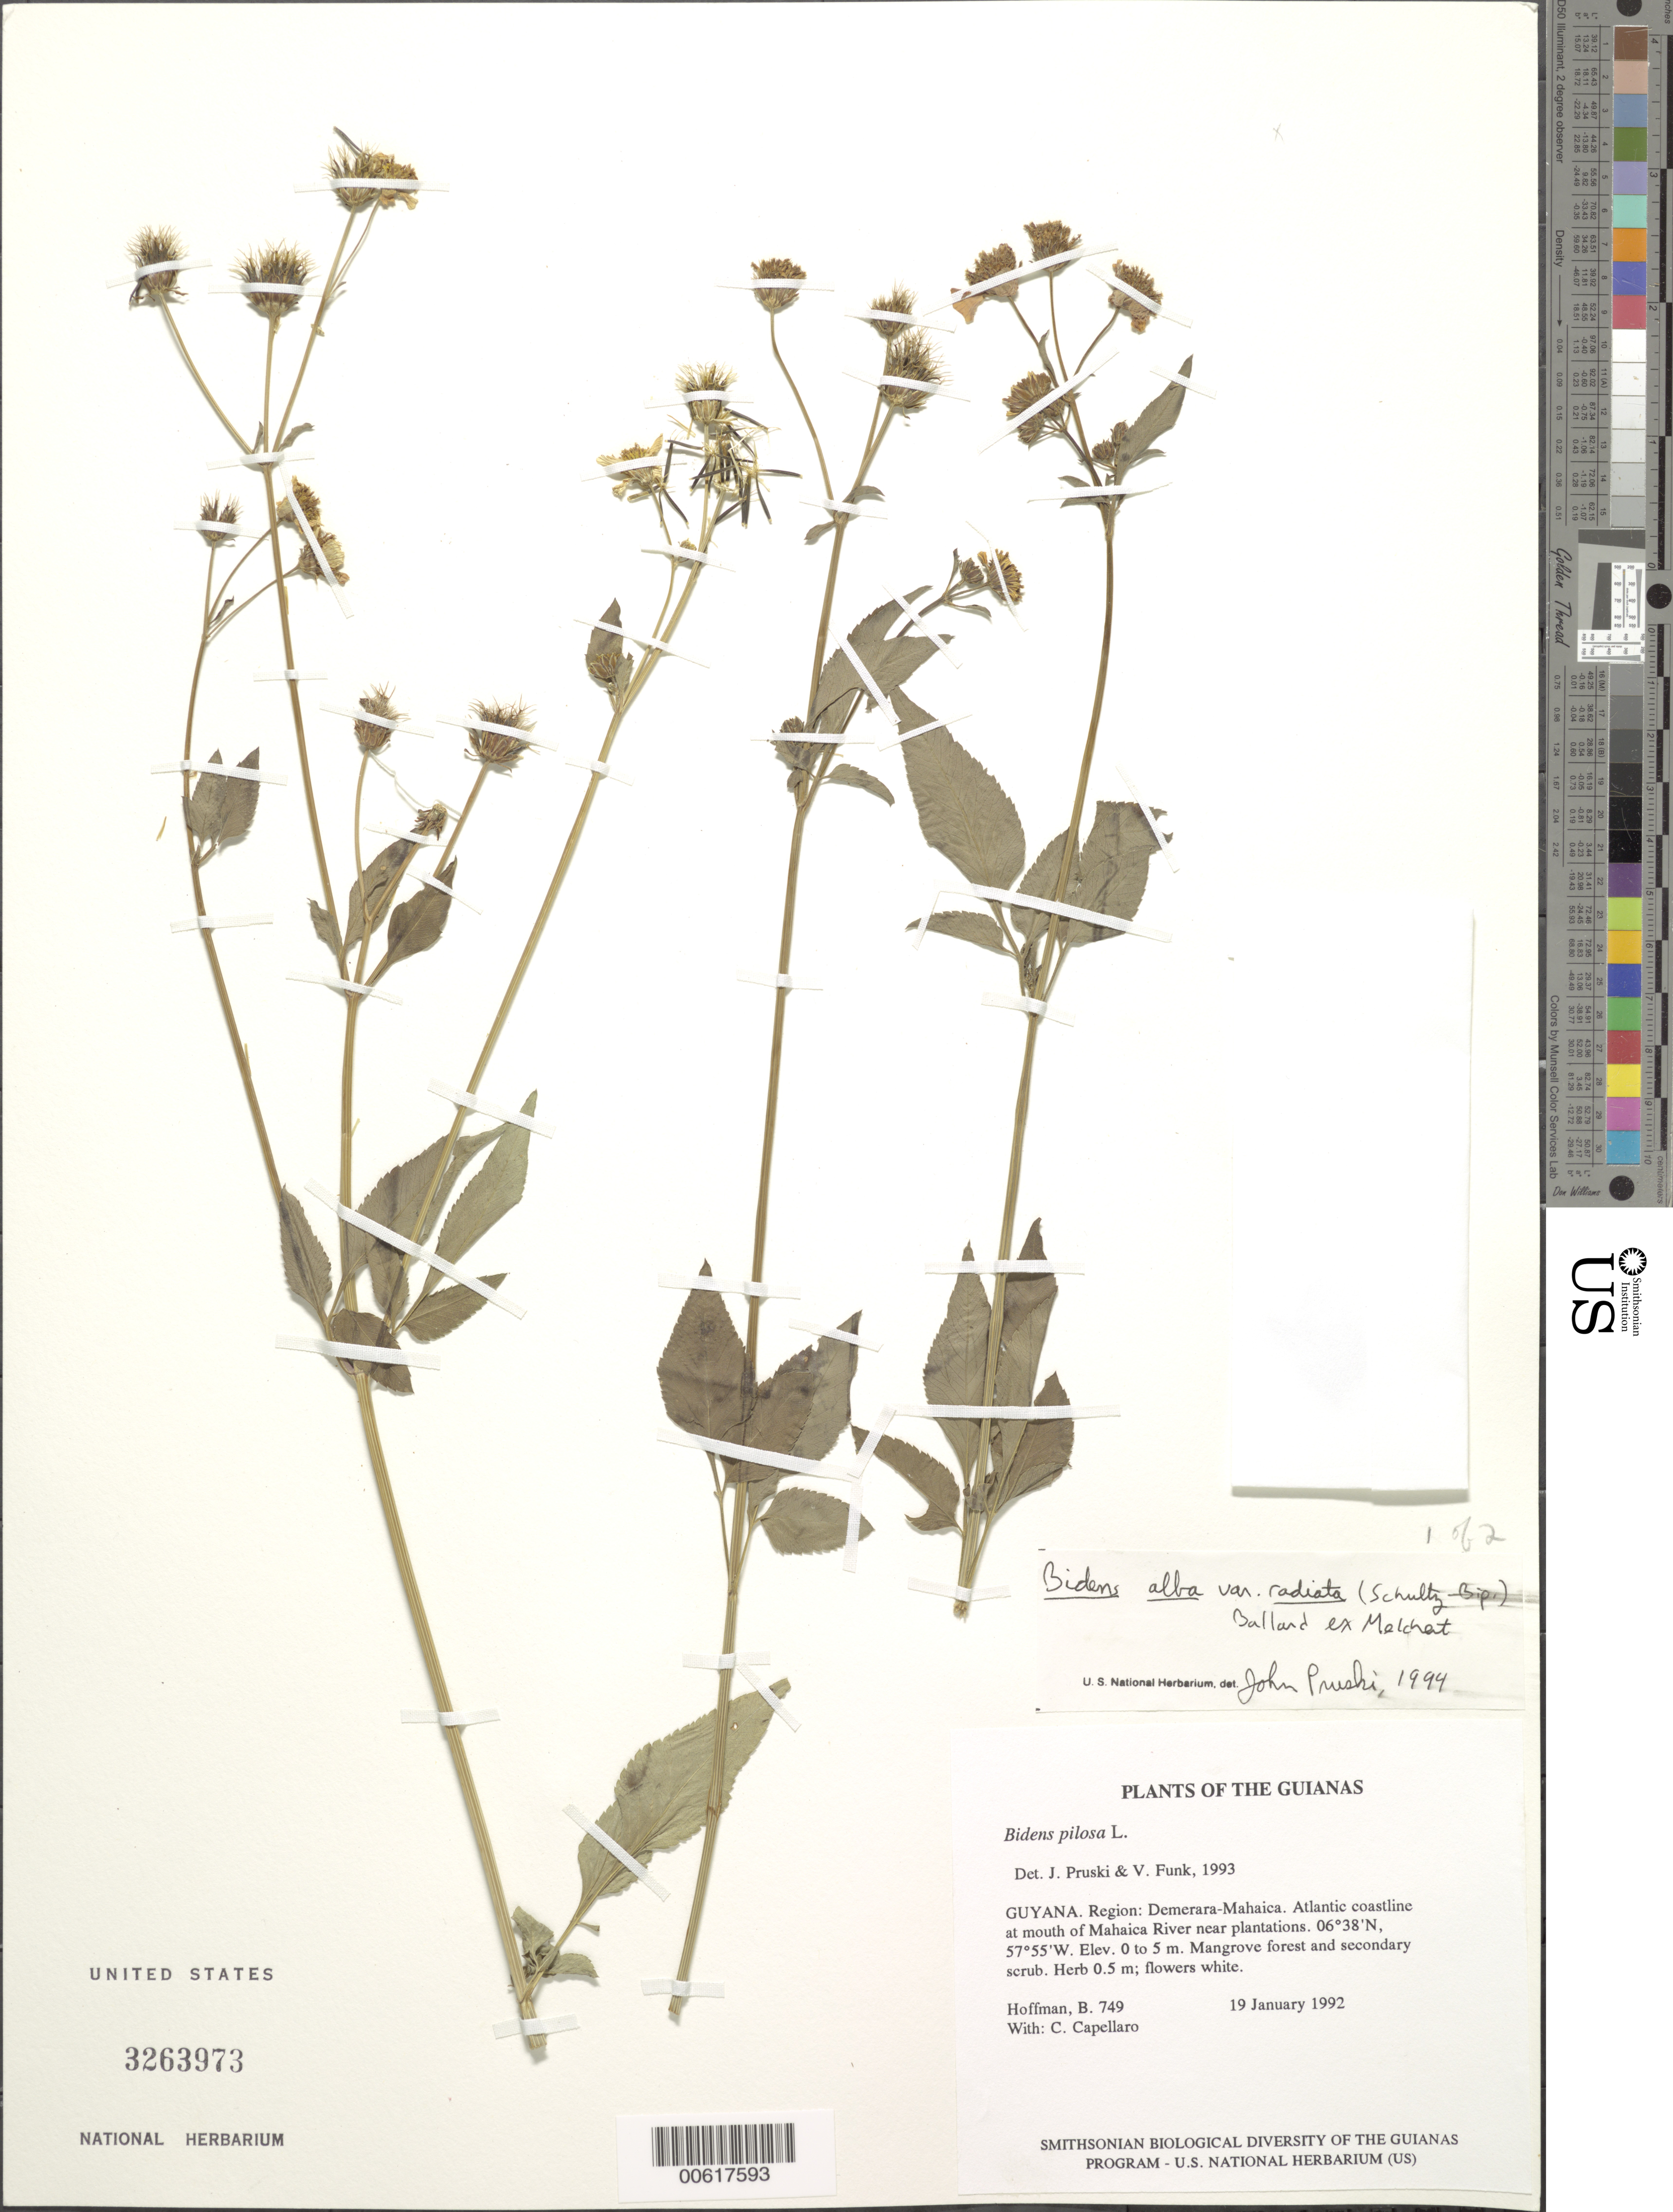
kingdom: Plantae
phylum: Tracheophyta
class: Magnoliopsida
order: Asterales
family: Asteraceae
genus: Bidens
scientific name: Bidens pilosa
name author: L.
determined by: Pruski, J. F.; Funk, V. A.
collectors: B. Hoffman & C. Capellaro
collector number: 749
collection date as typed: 19 January 1992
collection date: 1992-01-19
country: Guyana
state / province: Demerara-Mahaica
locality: Atlantic coastline at mouth of Mahaica River near plantations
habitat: Mangrove forest and secondary scrub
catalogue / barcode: US 3263973